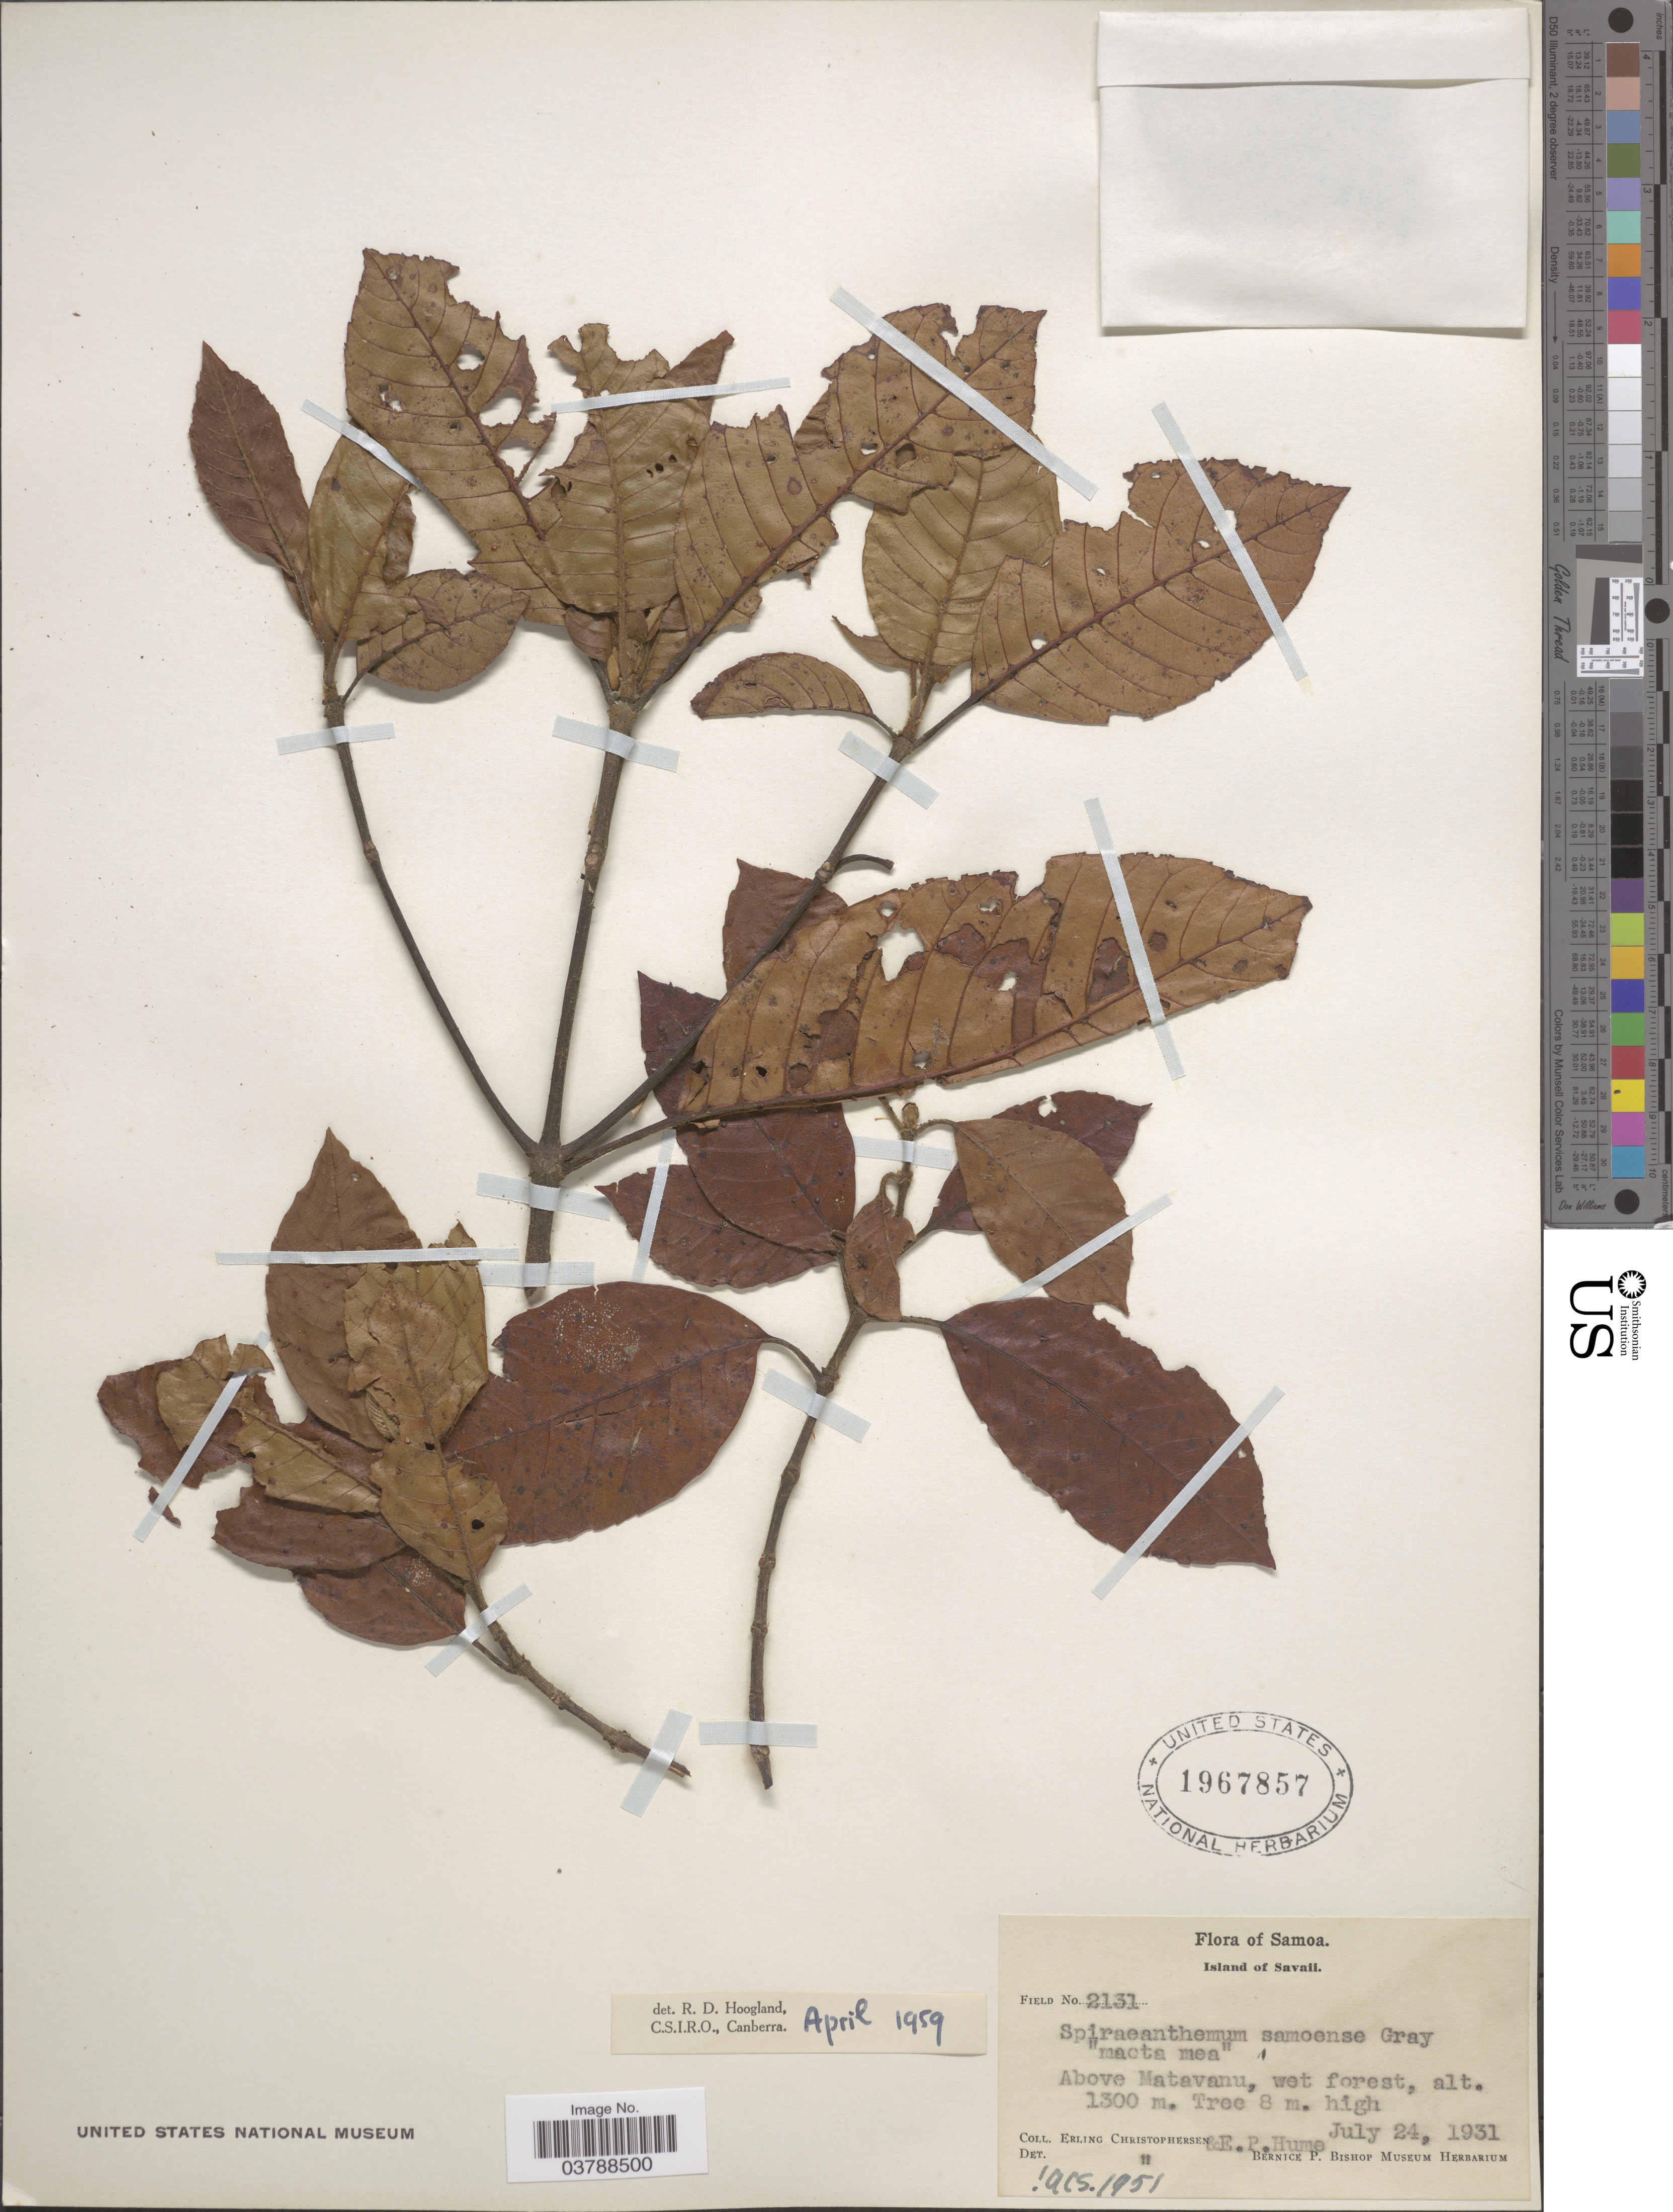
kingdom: Plantae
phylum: Tracheophyta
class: Magnoliopsida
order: Oxalidales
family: Cunoniaceae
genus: Spiraeanthemum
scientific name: Spiraeanthemum samoense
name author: A. Gray in Wilkes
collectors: E. Christophersen & E. P. Hume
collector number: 2131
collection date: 1931-07-24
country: Samoa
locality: Samoa. Island of Savaii. Above Matavanu.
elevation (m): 1300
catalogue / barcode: US 1967857